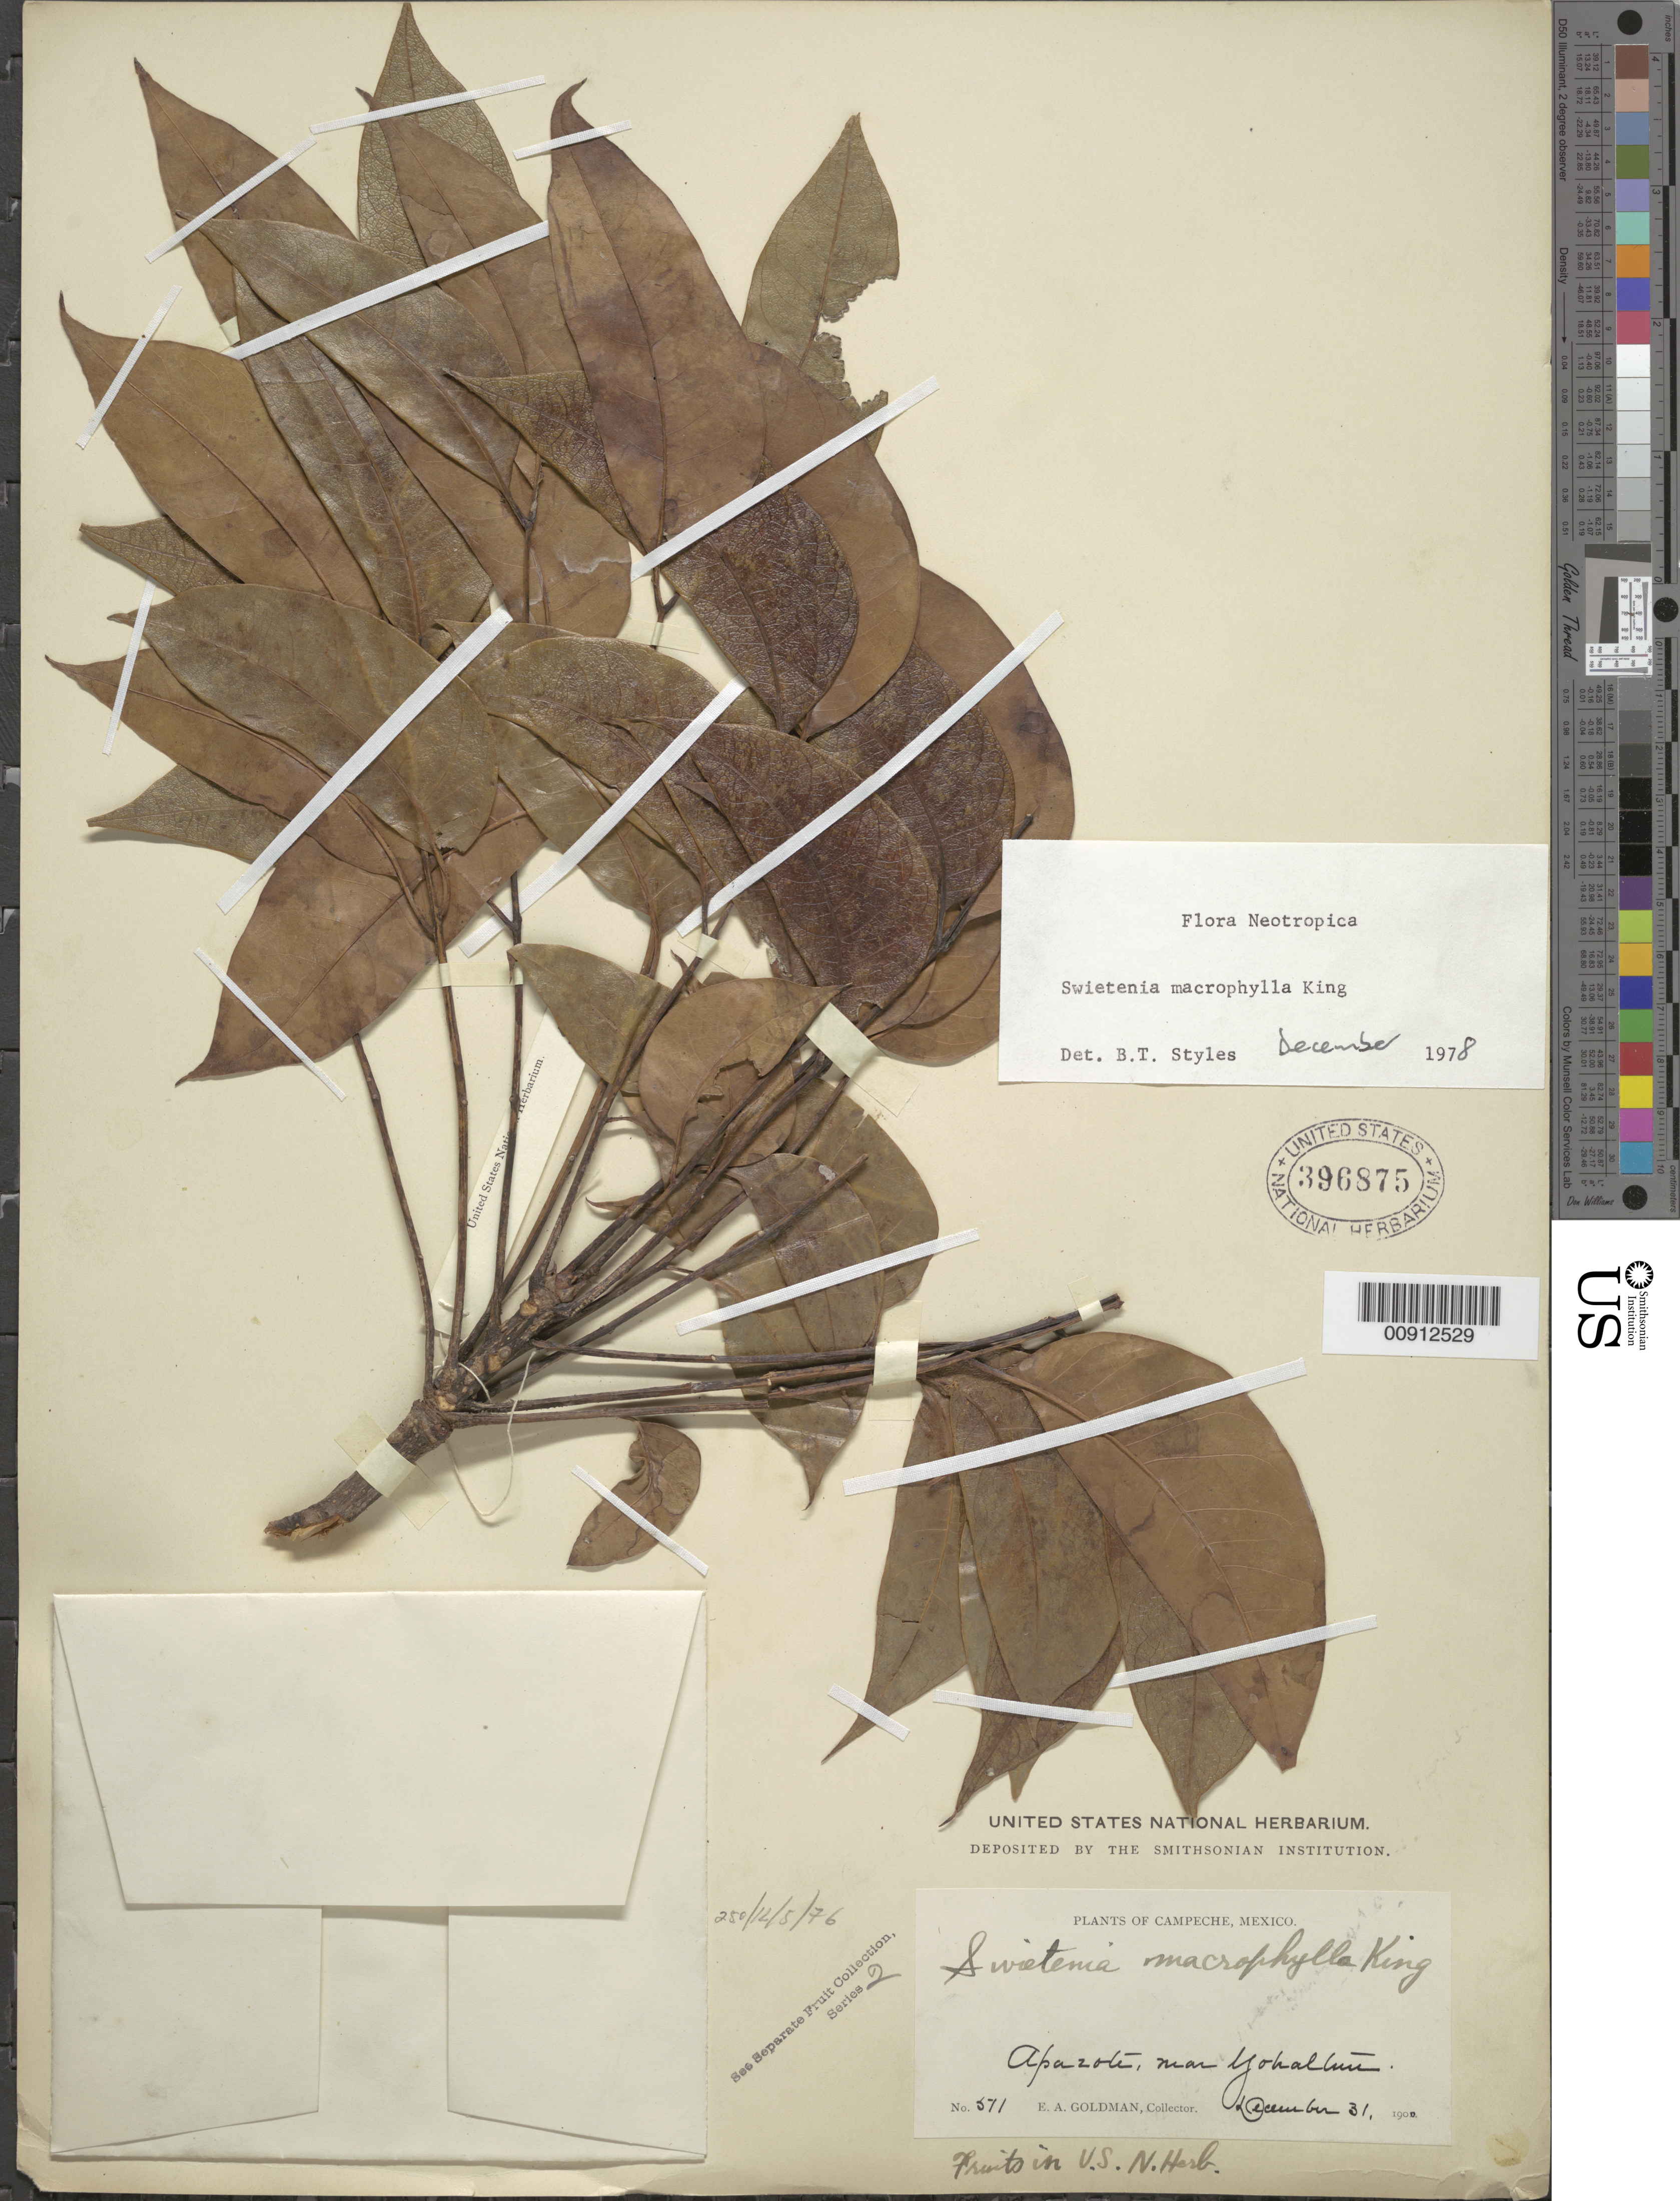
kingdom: Plantae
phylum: Tracheophyta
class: Magnoliopsida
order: Sapindales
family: Meliaceae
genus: Swietenia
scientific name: Swietenia macrophylla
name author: King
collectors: E. A. Goldman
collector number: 511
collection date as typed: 31 Dec 1900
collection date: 1900-12-31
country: Mexico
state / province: Campeche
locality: Apazote, near Yohaltum. Campeche.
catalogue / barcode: US 396875